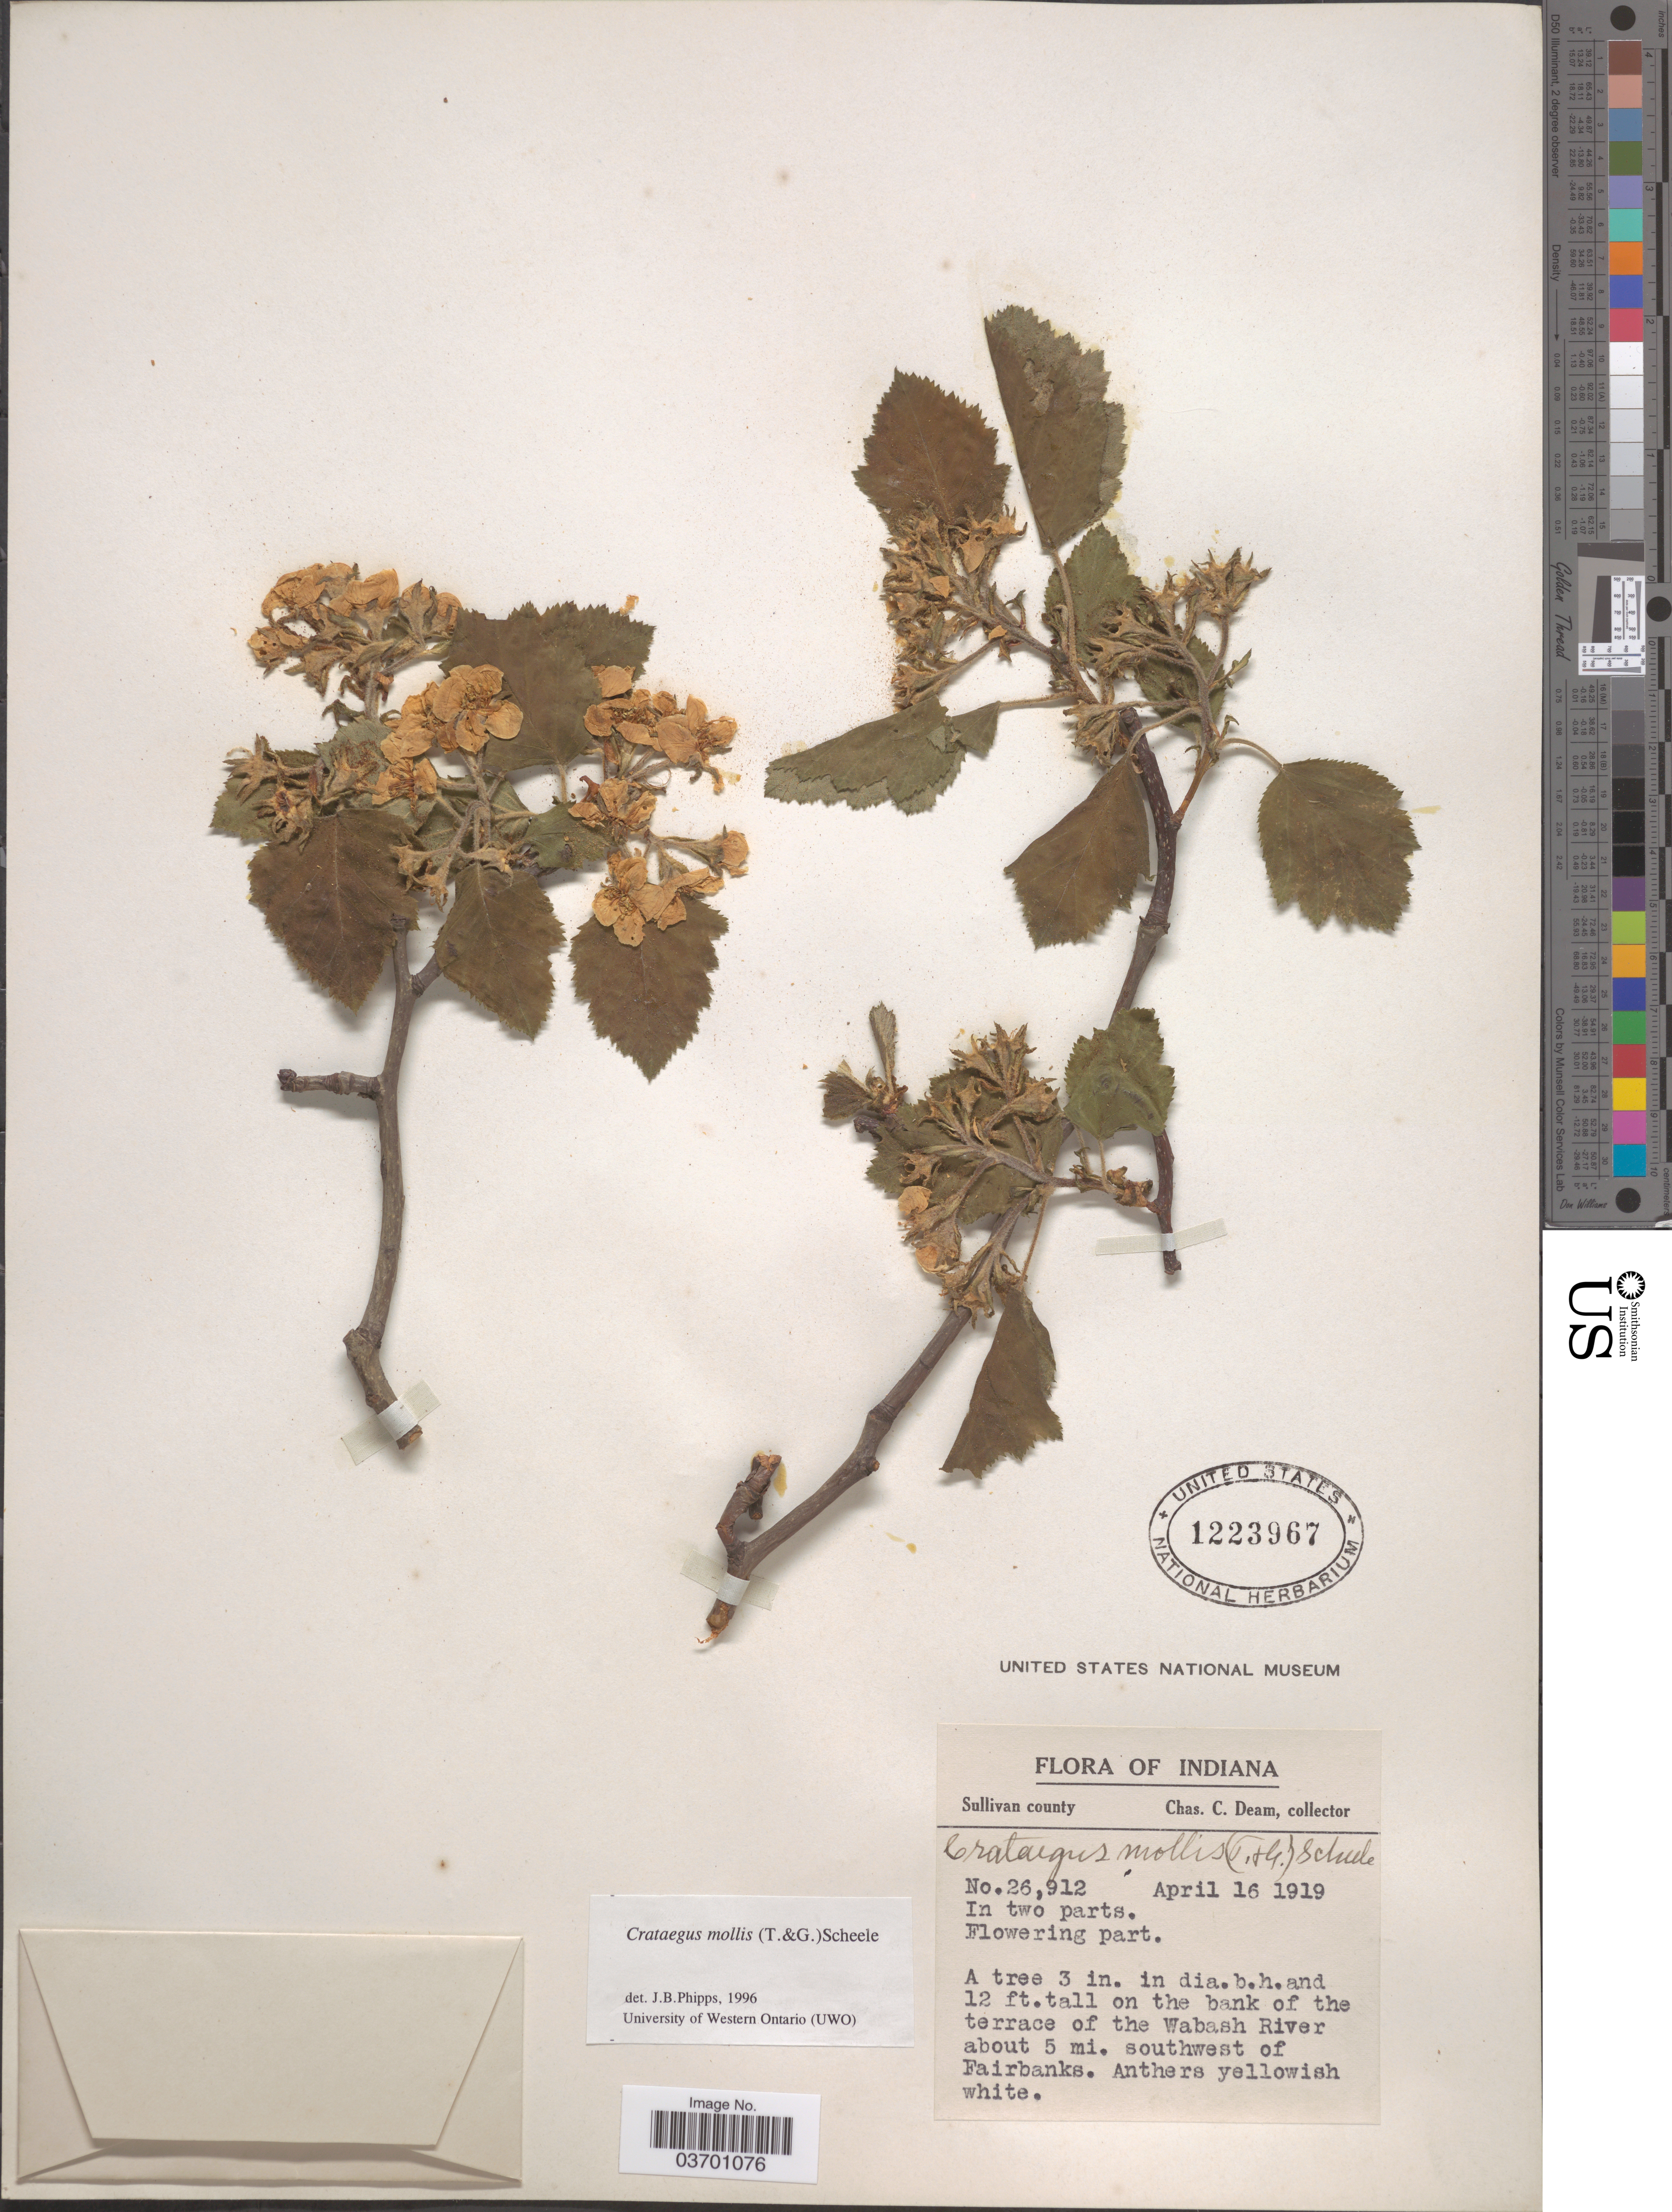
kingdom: Plantae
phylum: Tracheophyta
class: Magnoliopsida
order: Rosales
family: Rosaceae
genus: Crataegus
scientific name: Crataegus mollis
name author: (Torr. & A. Gray) Scheele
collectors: C. C. Deam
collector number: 26912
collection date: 1919-04-16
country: United States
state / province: Indiana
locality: Sullivan county. Bank of the terrace of the Wabash River about 5 mi. southwest of Fairbanks.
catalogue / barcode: US 1223967